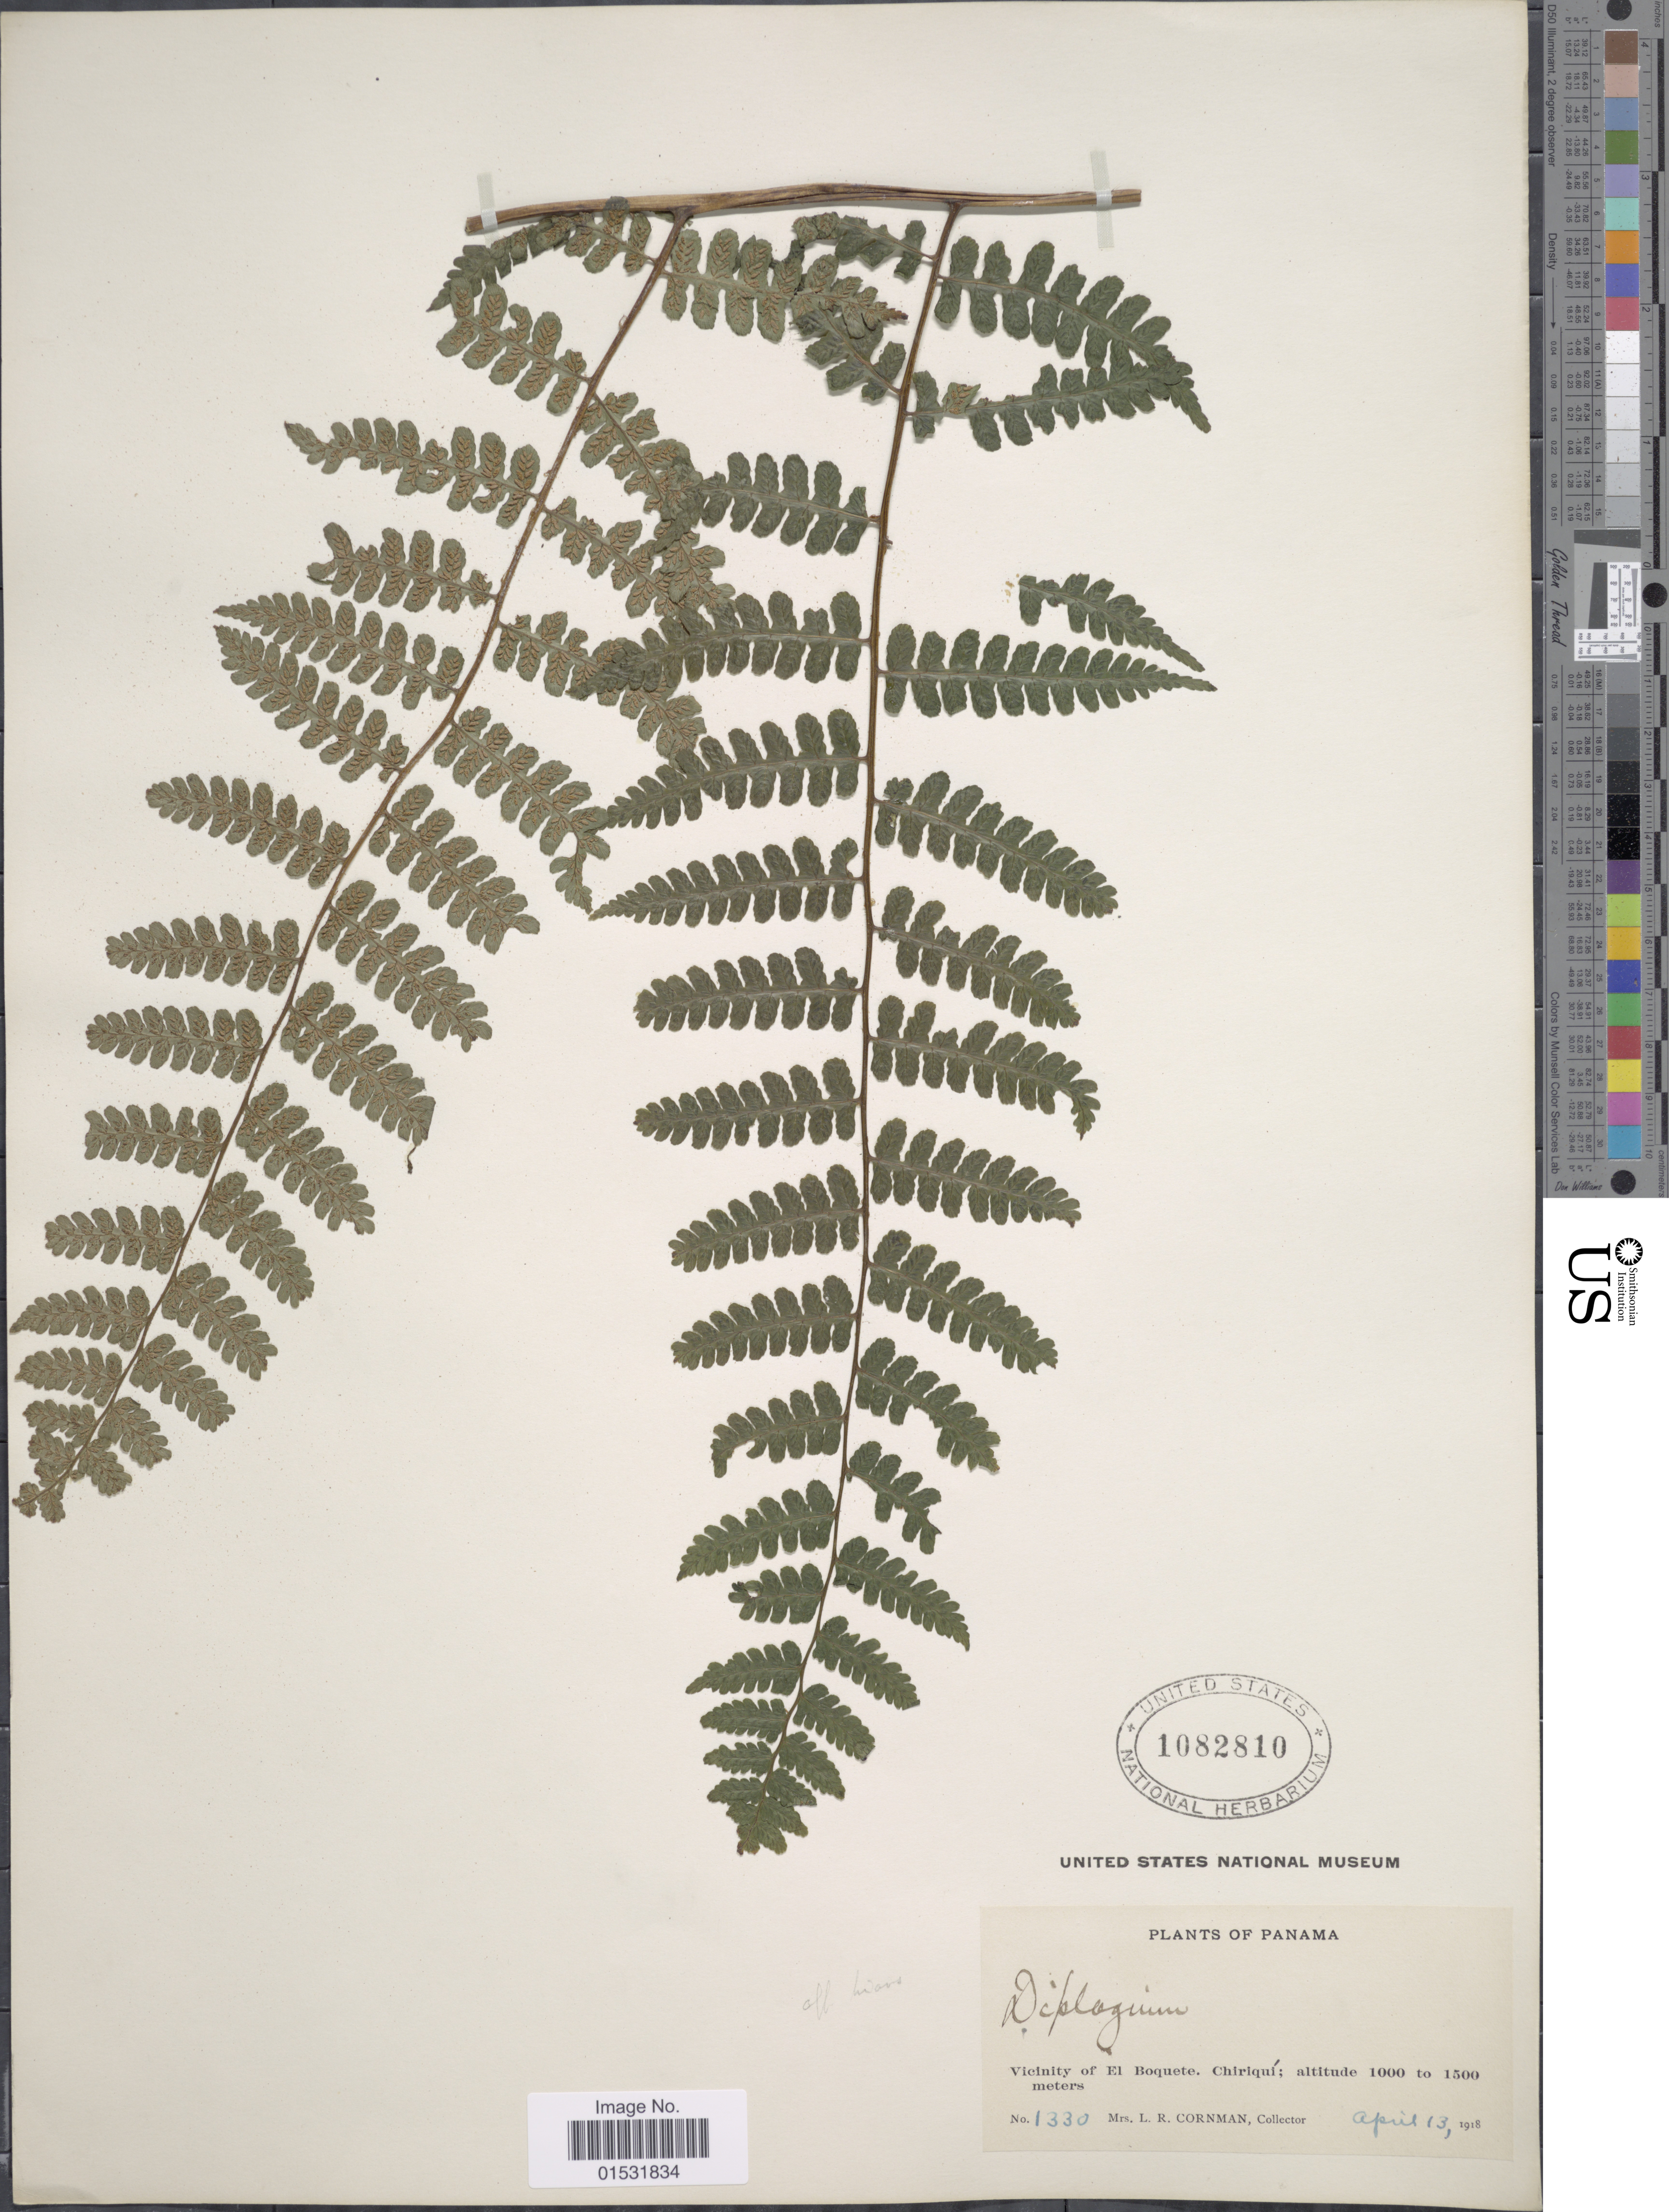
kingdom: Plantae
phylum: Tracheophyta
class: Polypodiopsida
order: Polypodiales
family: Athyriaceae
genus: Diplazium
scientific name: Diplazium hians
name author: Kunze ex Klotzsch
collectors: L. Cornman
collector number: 1330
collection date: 1918-04-13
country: Panama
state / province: Chiriqui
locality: Vicinity of El Boquete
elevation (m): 1000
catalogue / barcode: US 1082810